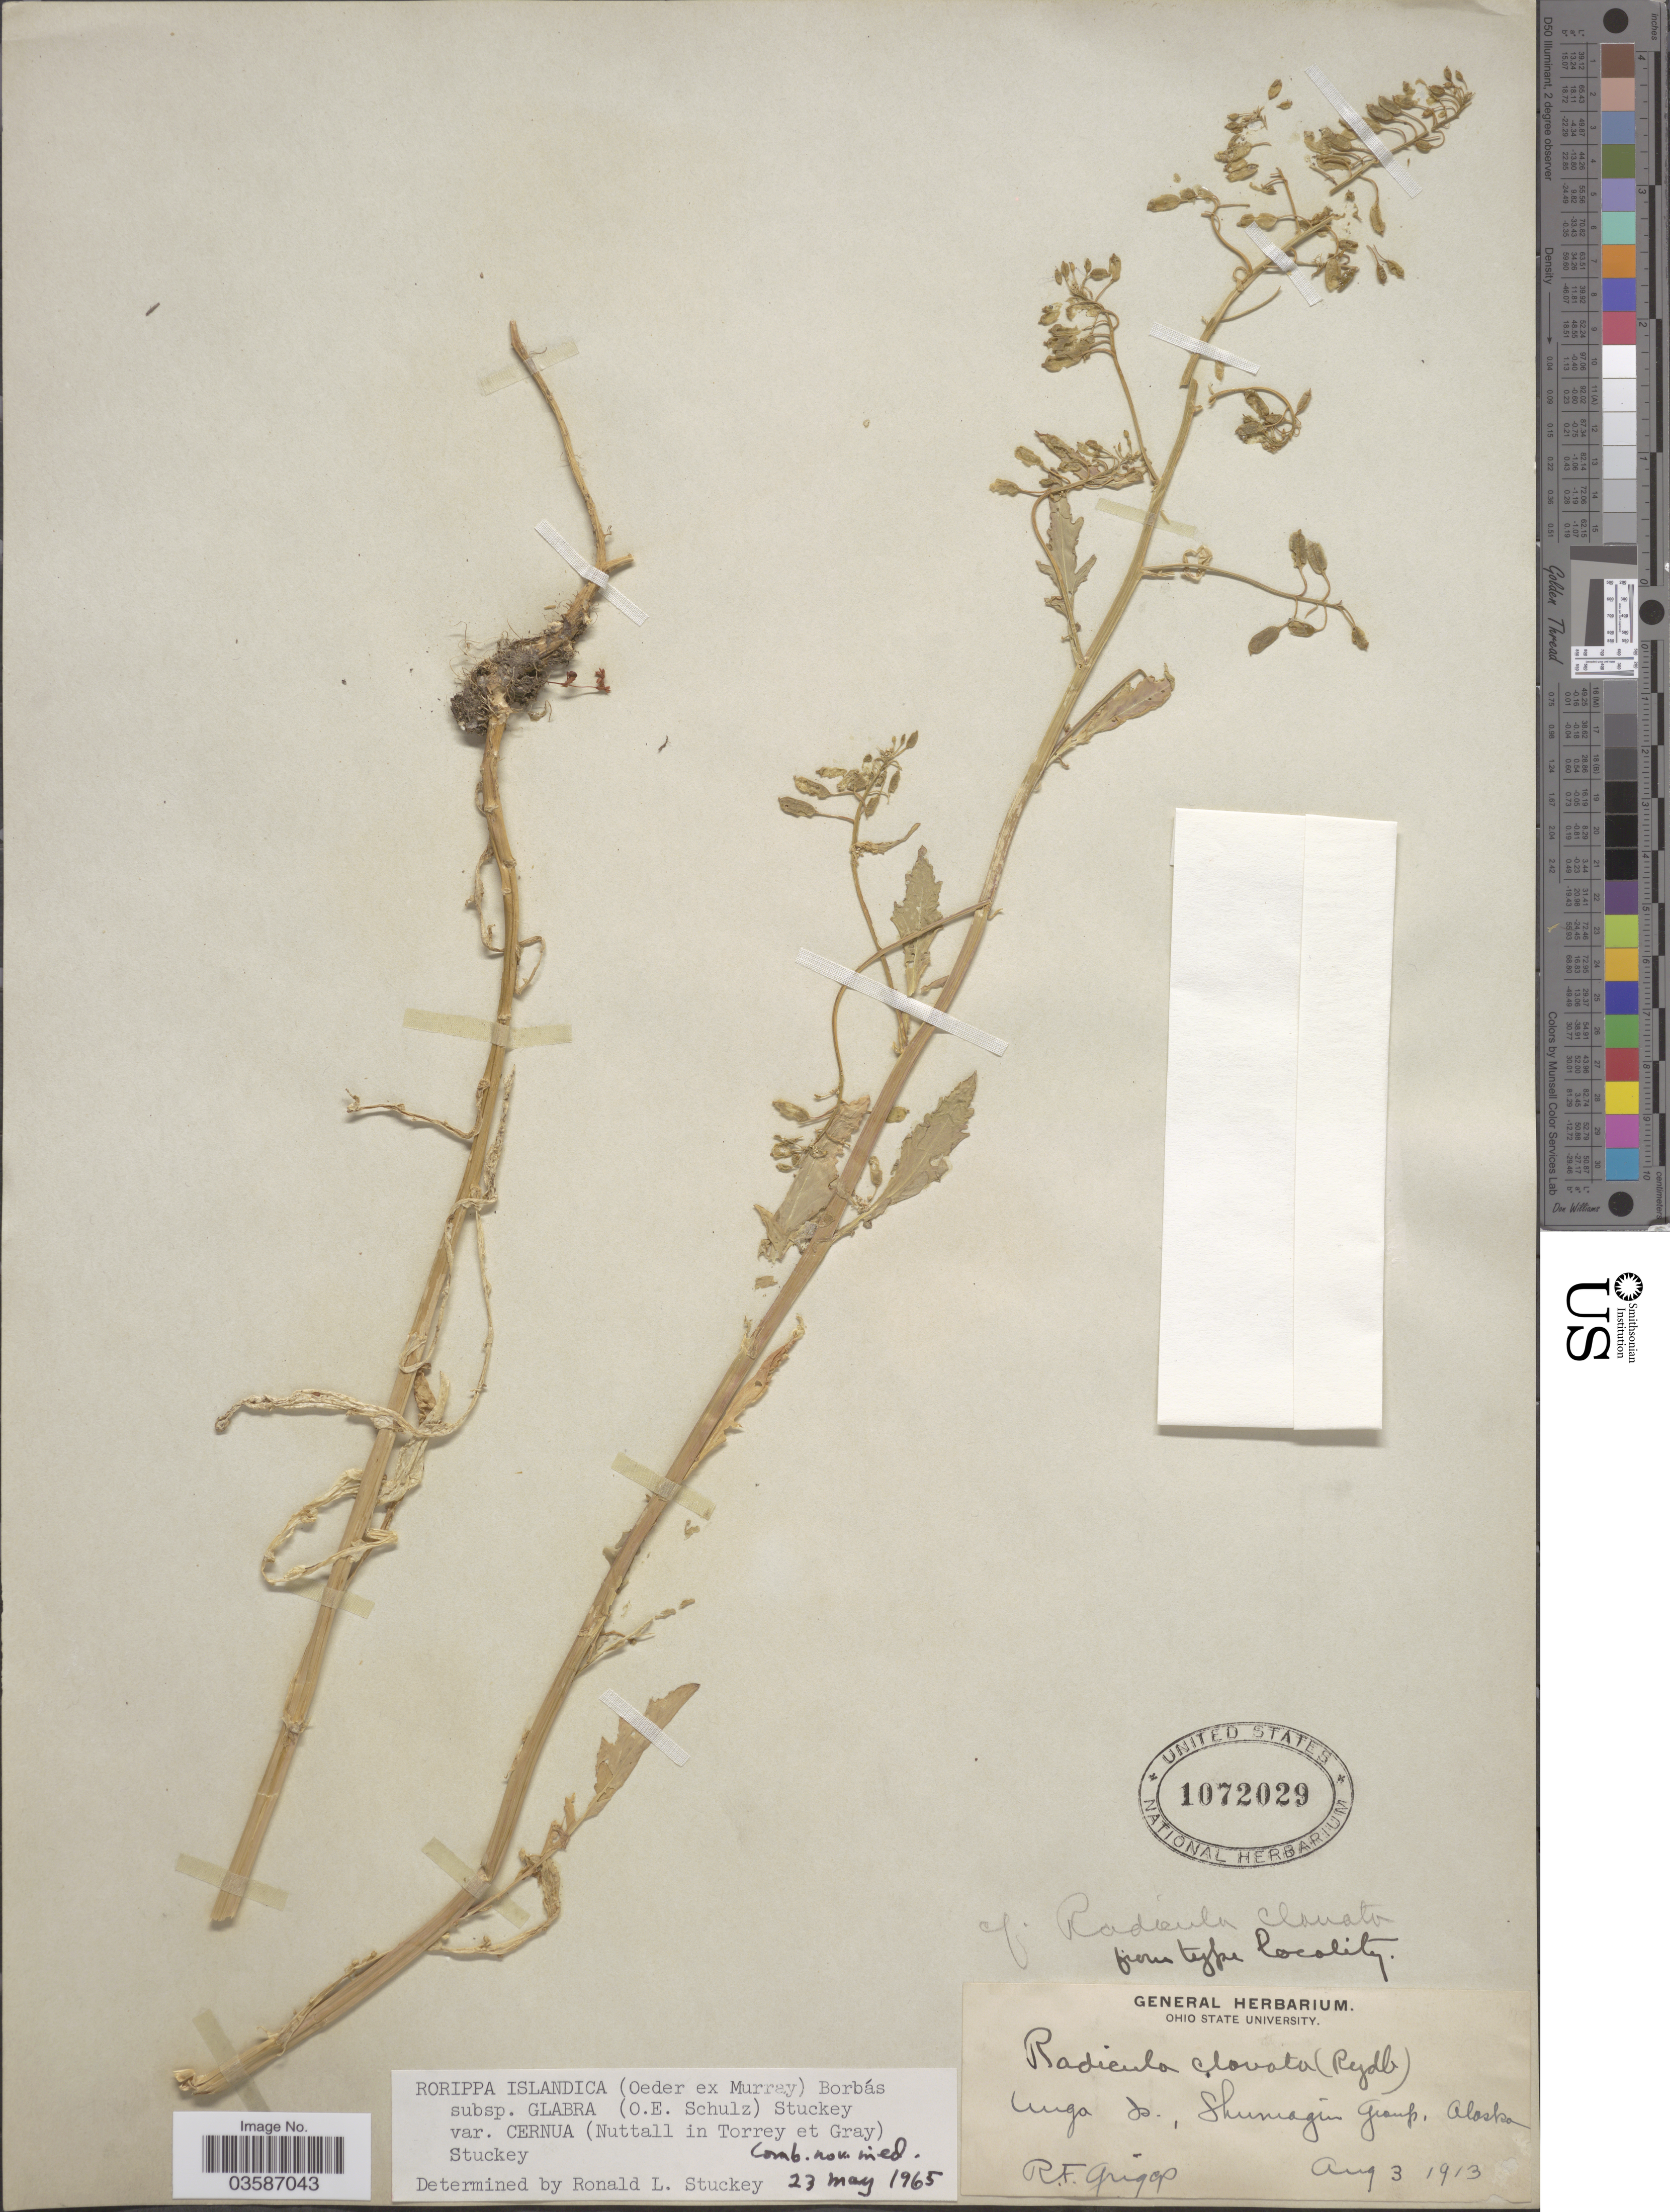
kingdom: Plantae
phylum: Tracheophyta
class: Magnoliopsida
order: Brassicales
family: Brassicaceae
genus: Rorippa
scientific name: Rorippa islandica var. cernua (Nutt.) Stuckey comb. nov. ined.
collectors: R. F. Griggs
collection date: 1913-08-03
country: United States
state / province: Alaska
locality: Unga Is., Shumagin Group.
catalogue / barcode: US 1072029